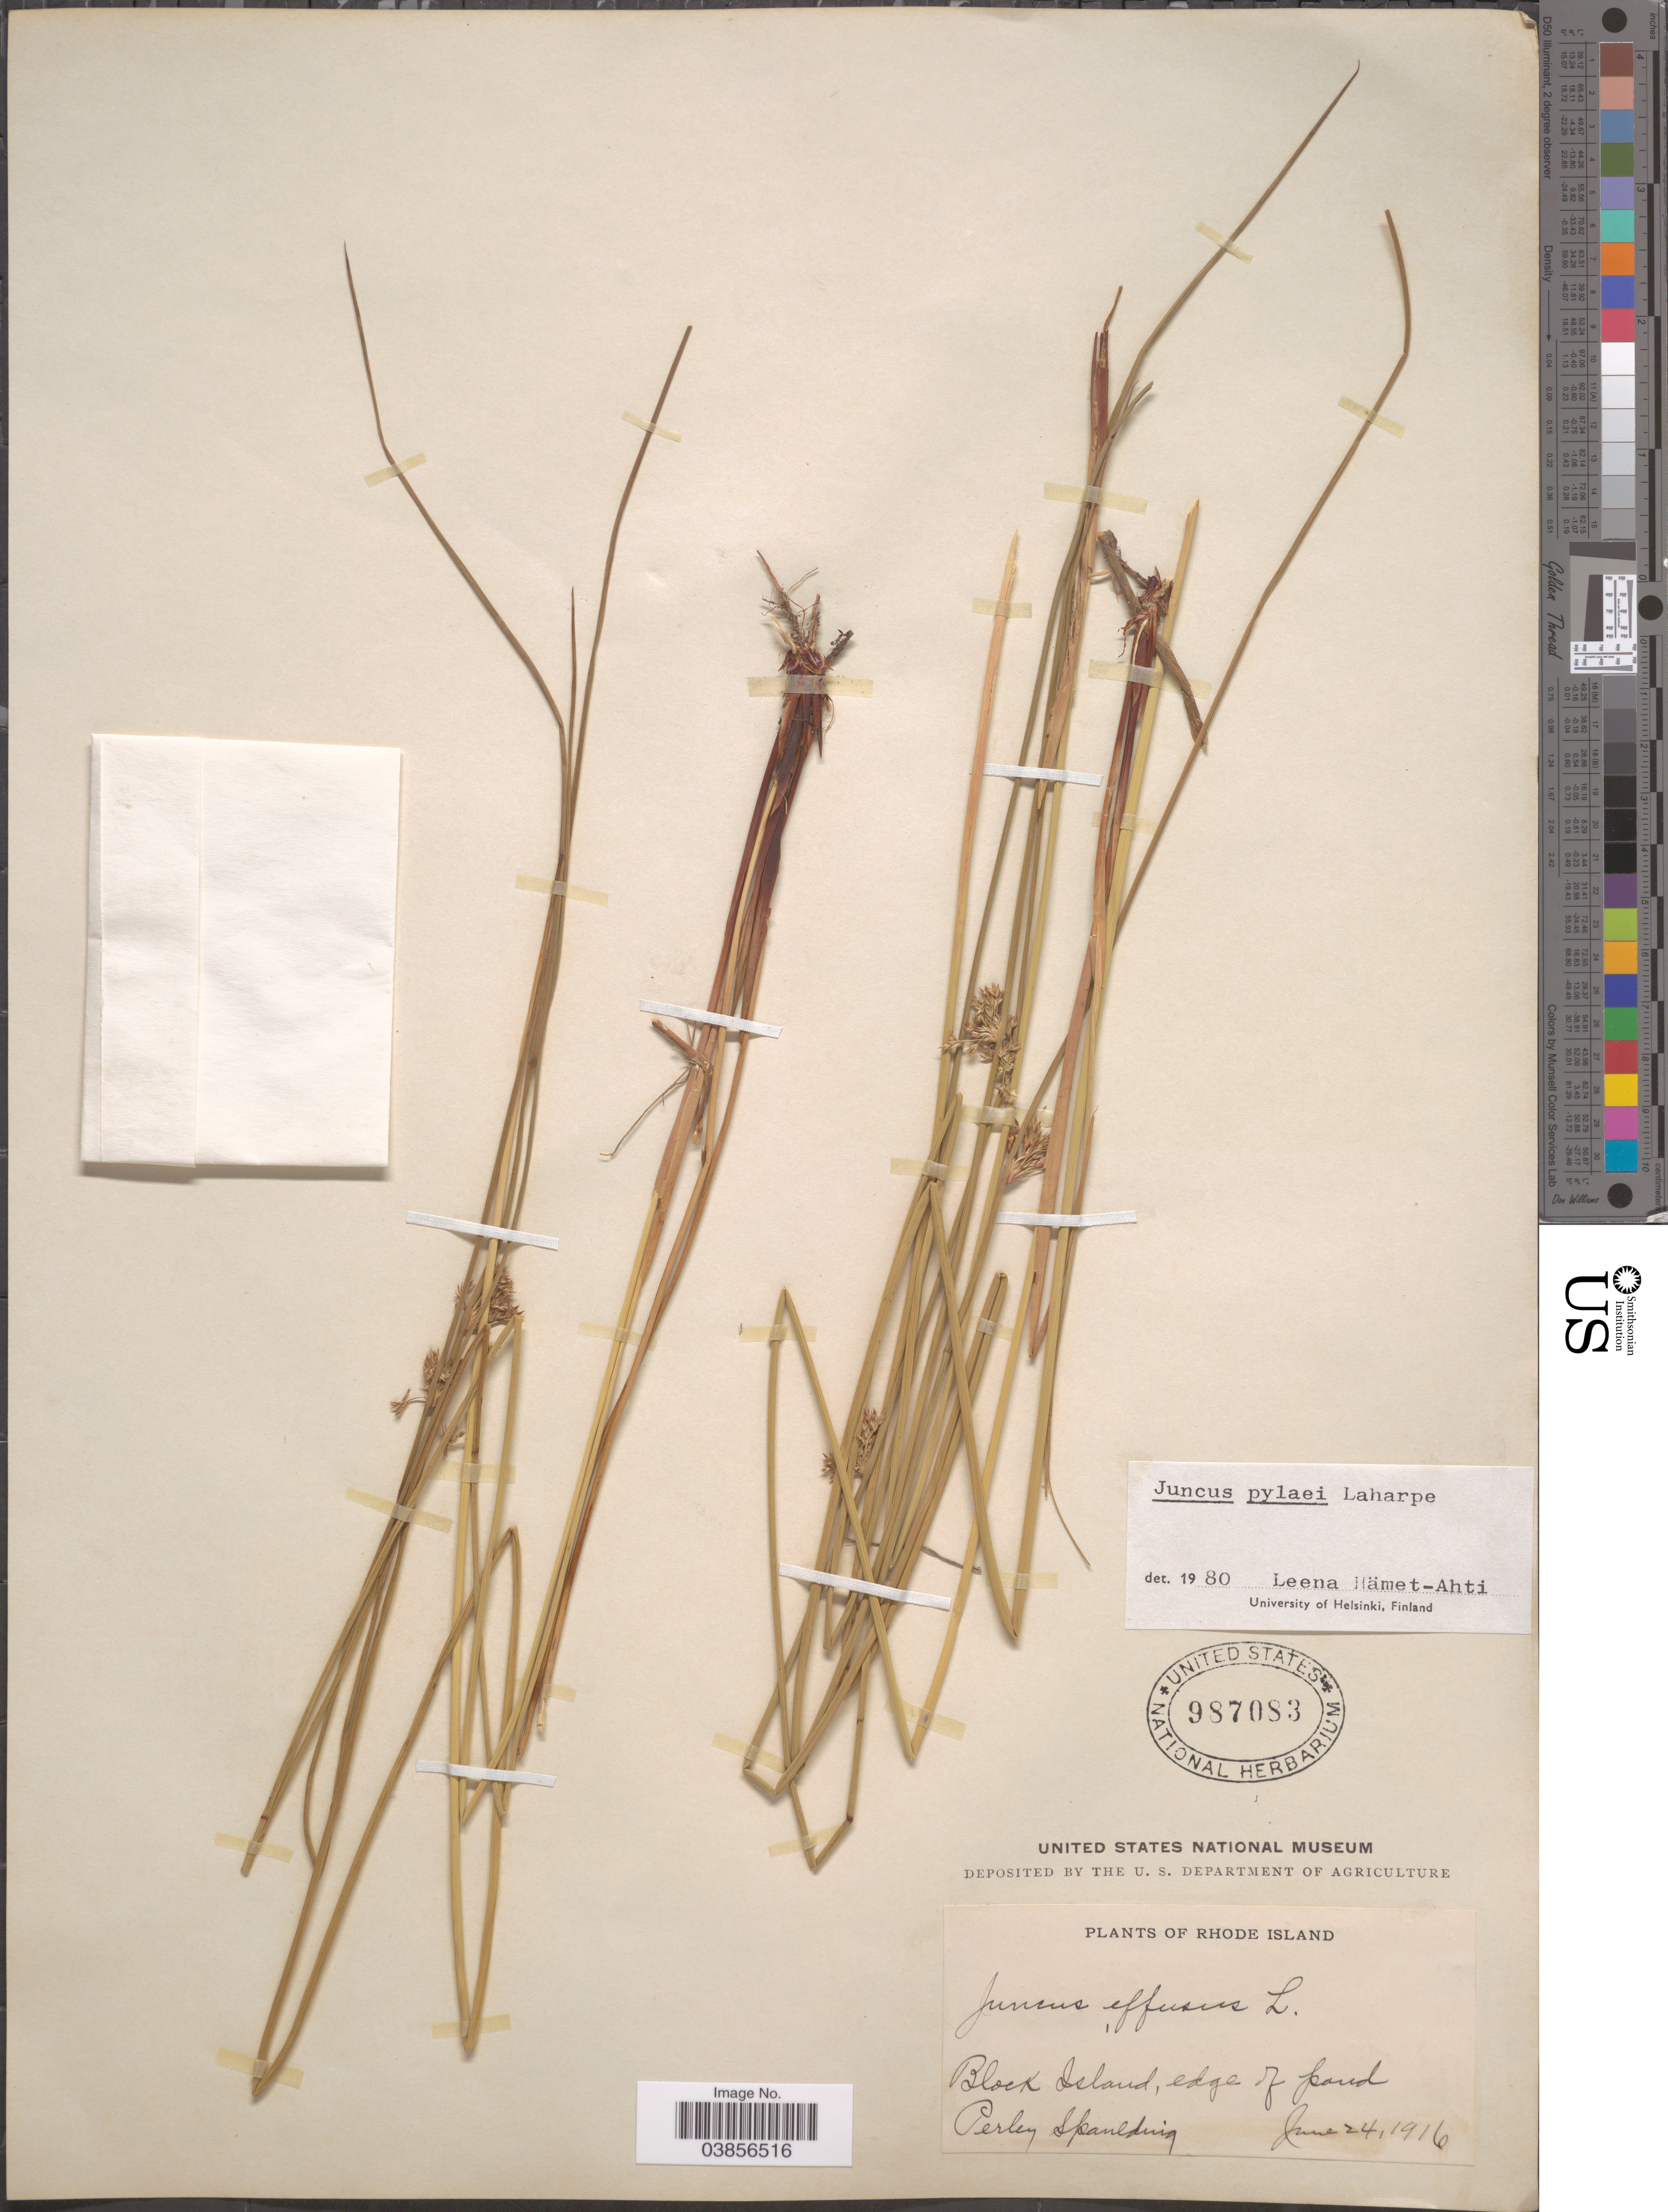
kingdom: Plantae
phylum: Tracheophyta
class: Liliopsida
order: Poales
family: Juncaceae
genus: Juncus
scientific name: Juncus pylaei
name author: Laharpe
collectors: P. Spaulding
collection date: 1916-06-24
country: United States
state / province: Rhode Island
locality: Block Island, edge of pond.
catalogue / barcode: US 987083